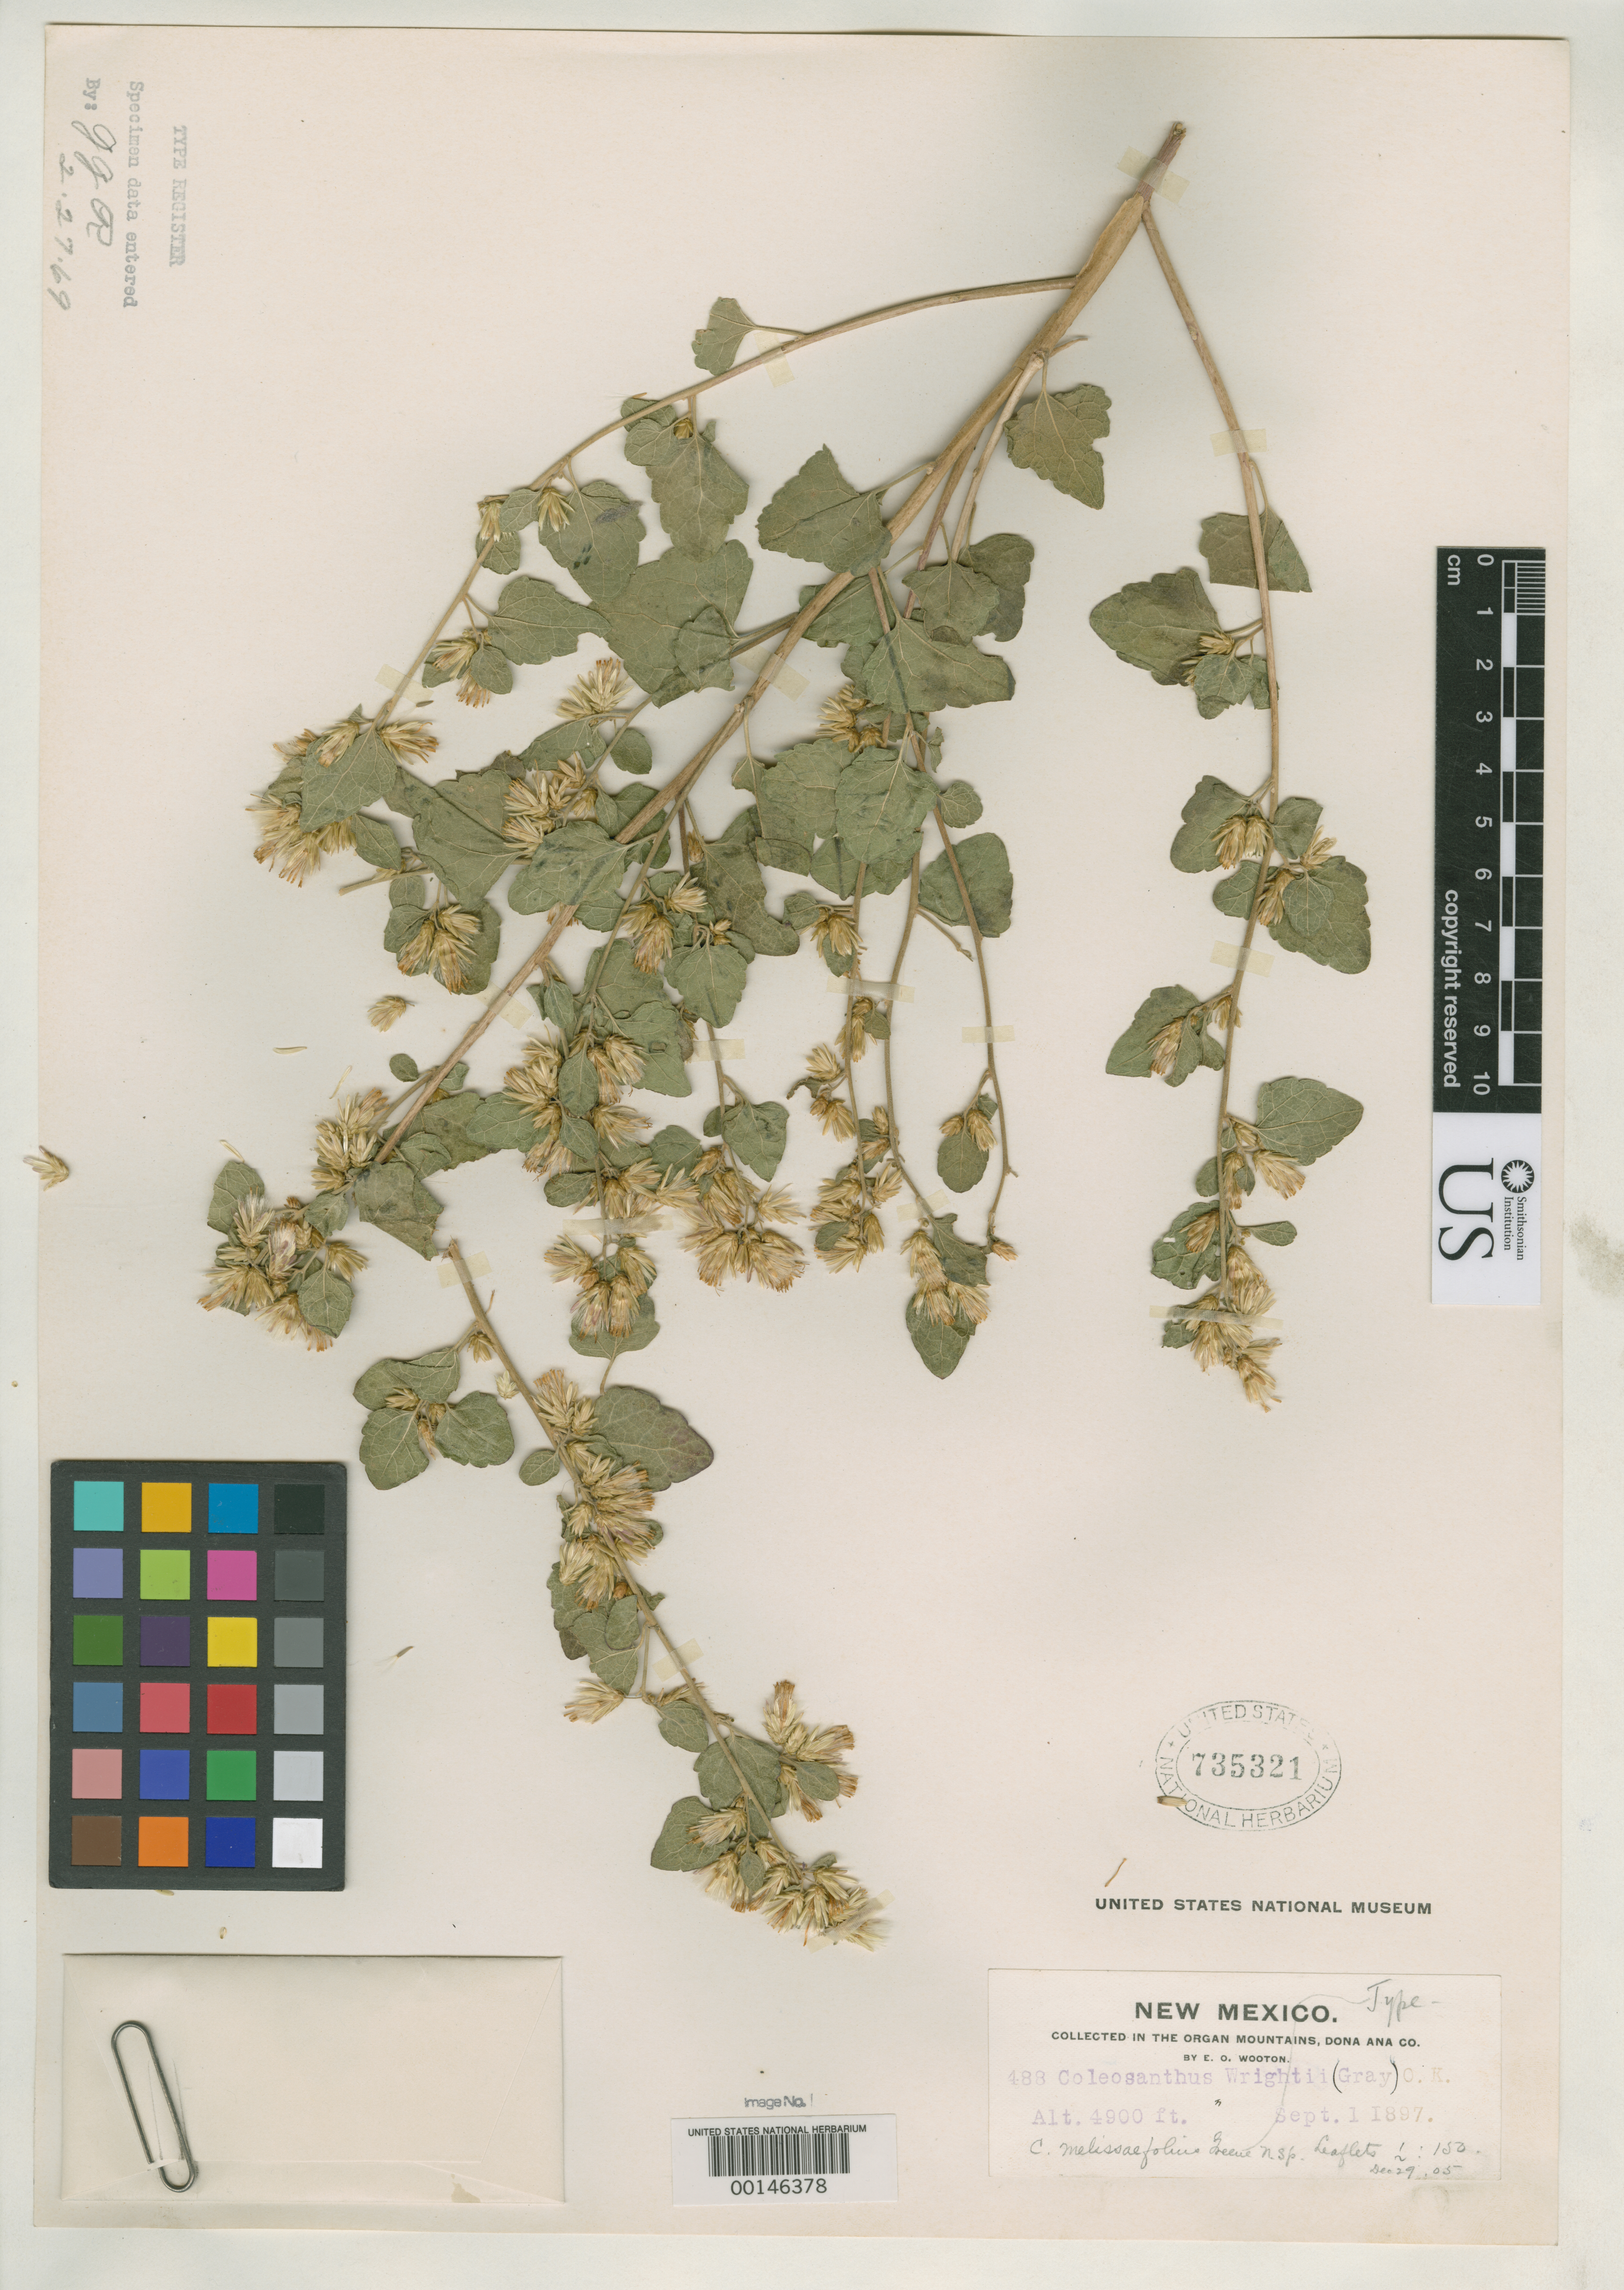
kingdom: Plantae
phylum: Tracheophyta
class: Magnoliopsida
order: Asterales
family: Asteraceae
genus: Coleosanthus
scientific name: Coleosanthus melissaefolius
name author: Greene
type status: Isotype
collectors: E. O. Wooton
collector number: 488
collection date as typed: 01 Sep 1897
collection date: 1897-09-01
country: United States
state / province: New Mexico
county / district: Dona Ana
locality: Organ Mts.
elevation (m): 1494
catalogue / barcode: US 735321